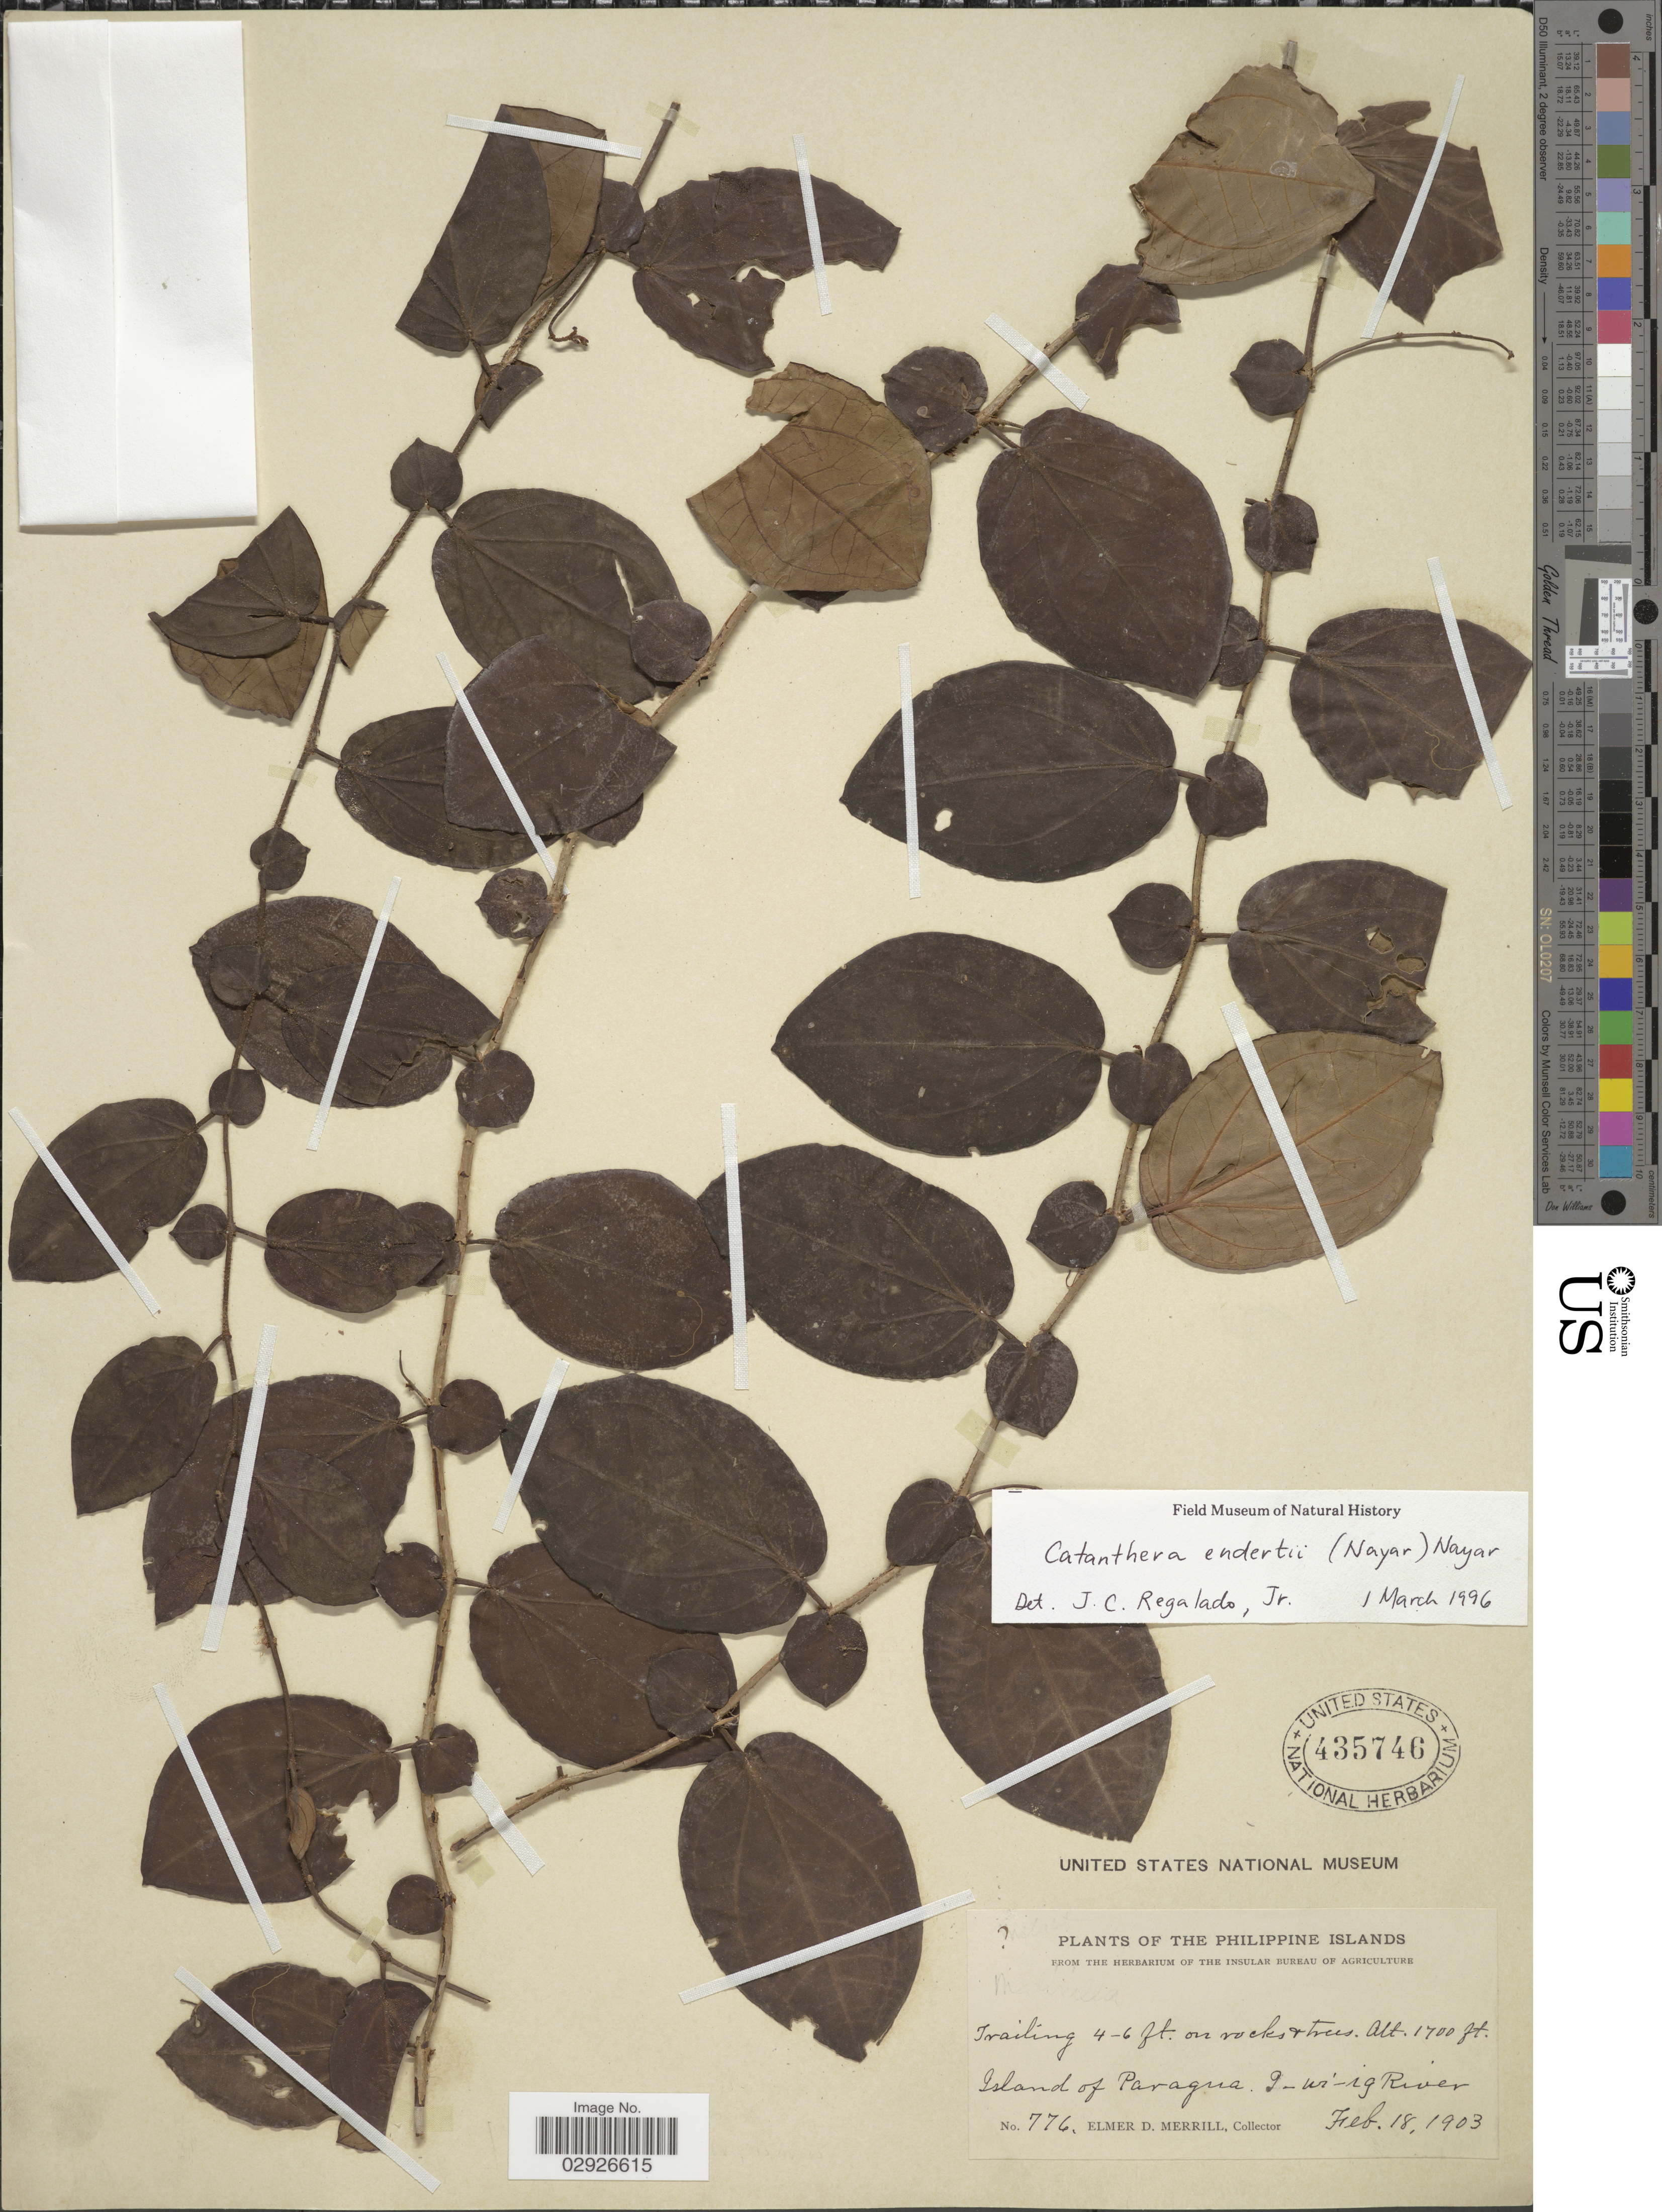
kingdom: Plantae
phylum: Tracheophyta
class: Magnoliopsida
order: Myrtales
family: Melastomataceae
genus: Catanthera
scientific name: Catanthera endertii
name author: (M.P. Nayar) M.P. Nayar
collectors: E. D. Merrill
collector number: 776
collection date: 1903-02-18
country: Philippines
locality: Island of Paragua [Palawan], I-wi-ig River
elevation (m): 518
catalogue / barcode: US 435746